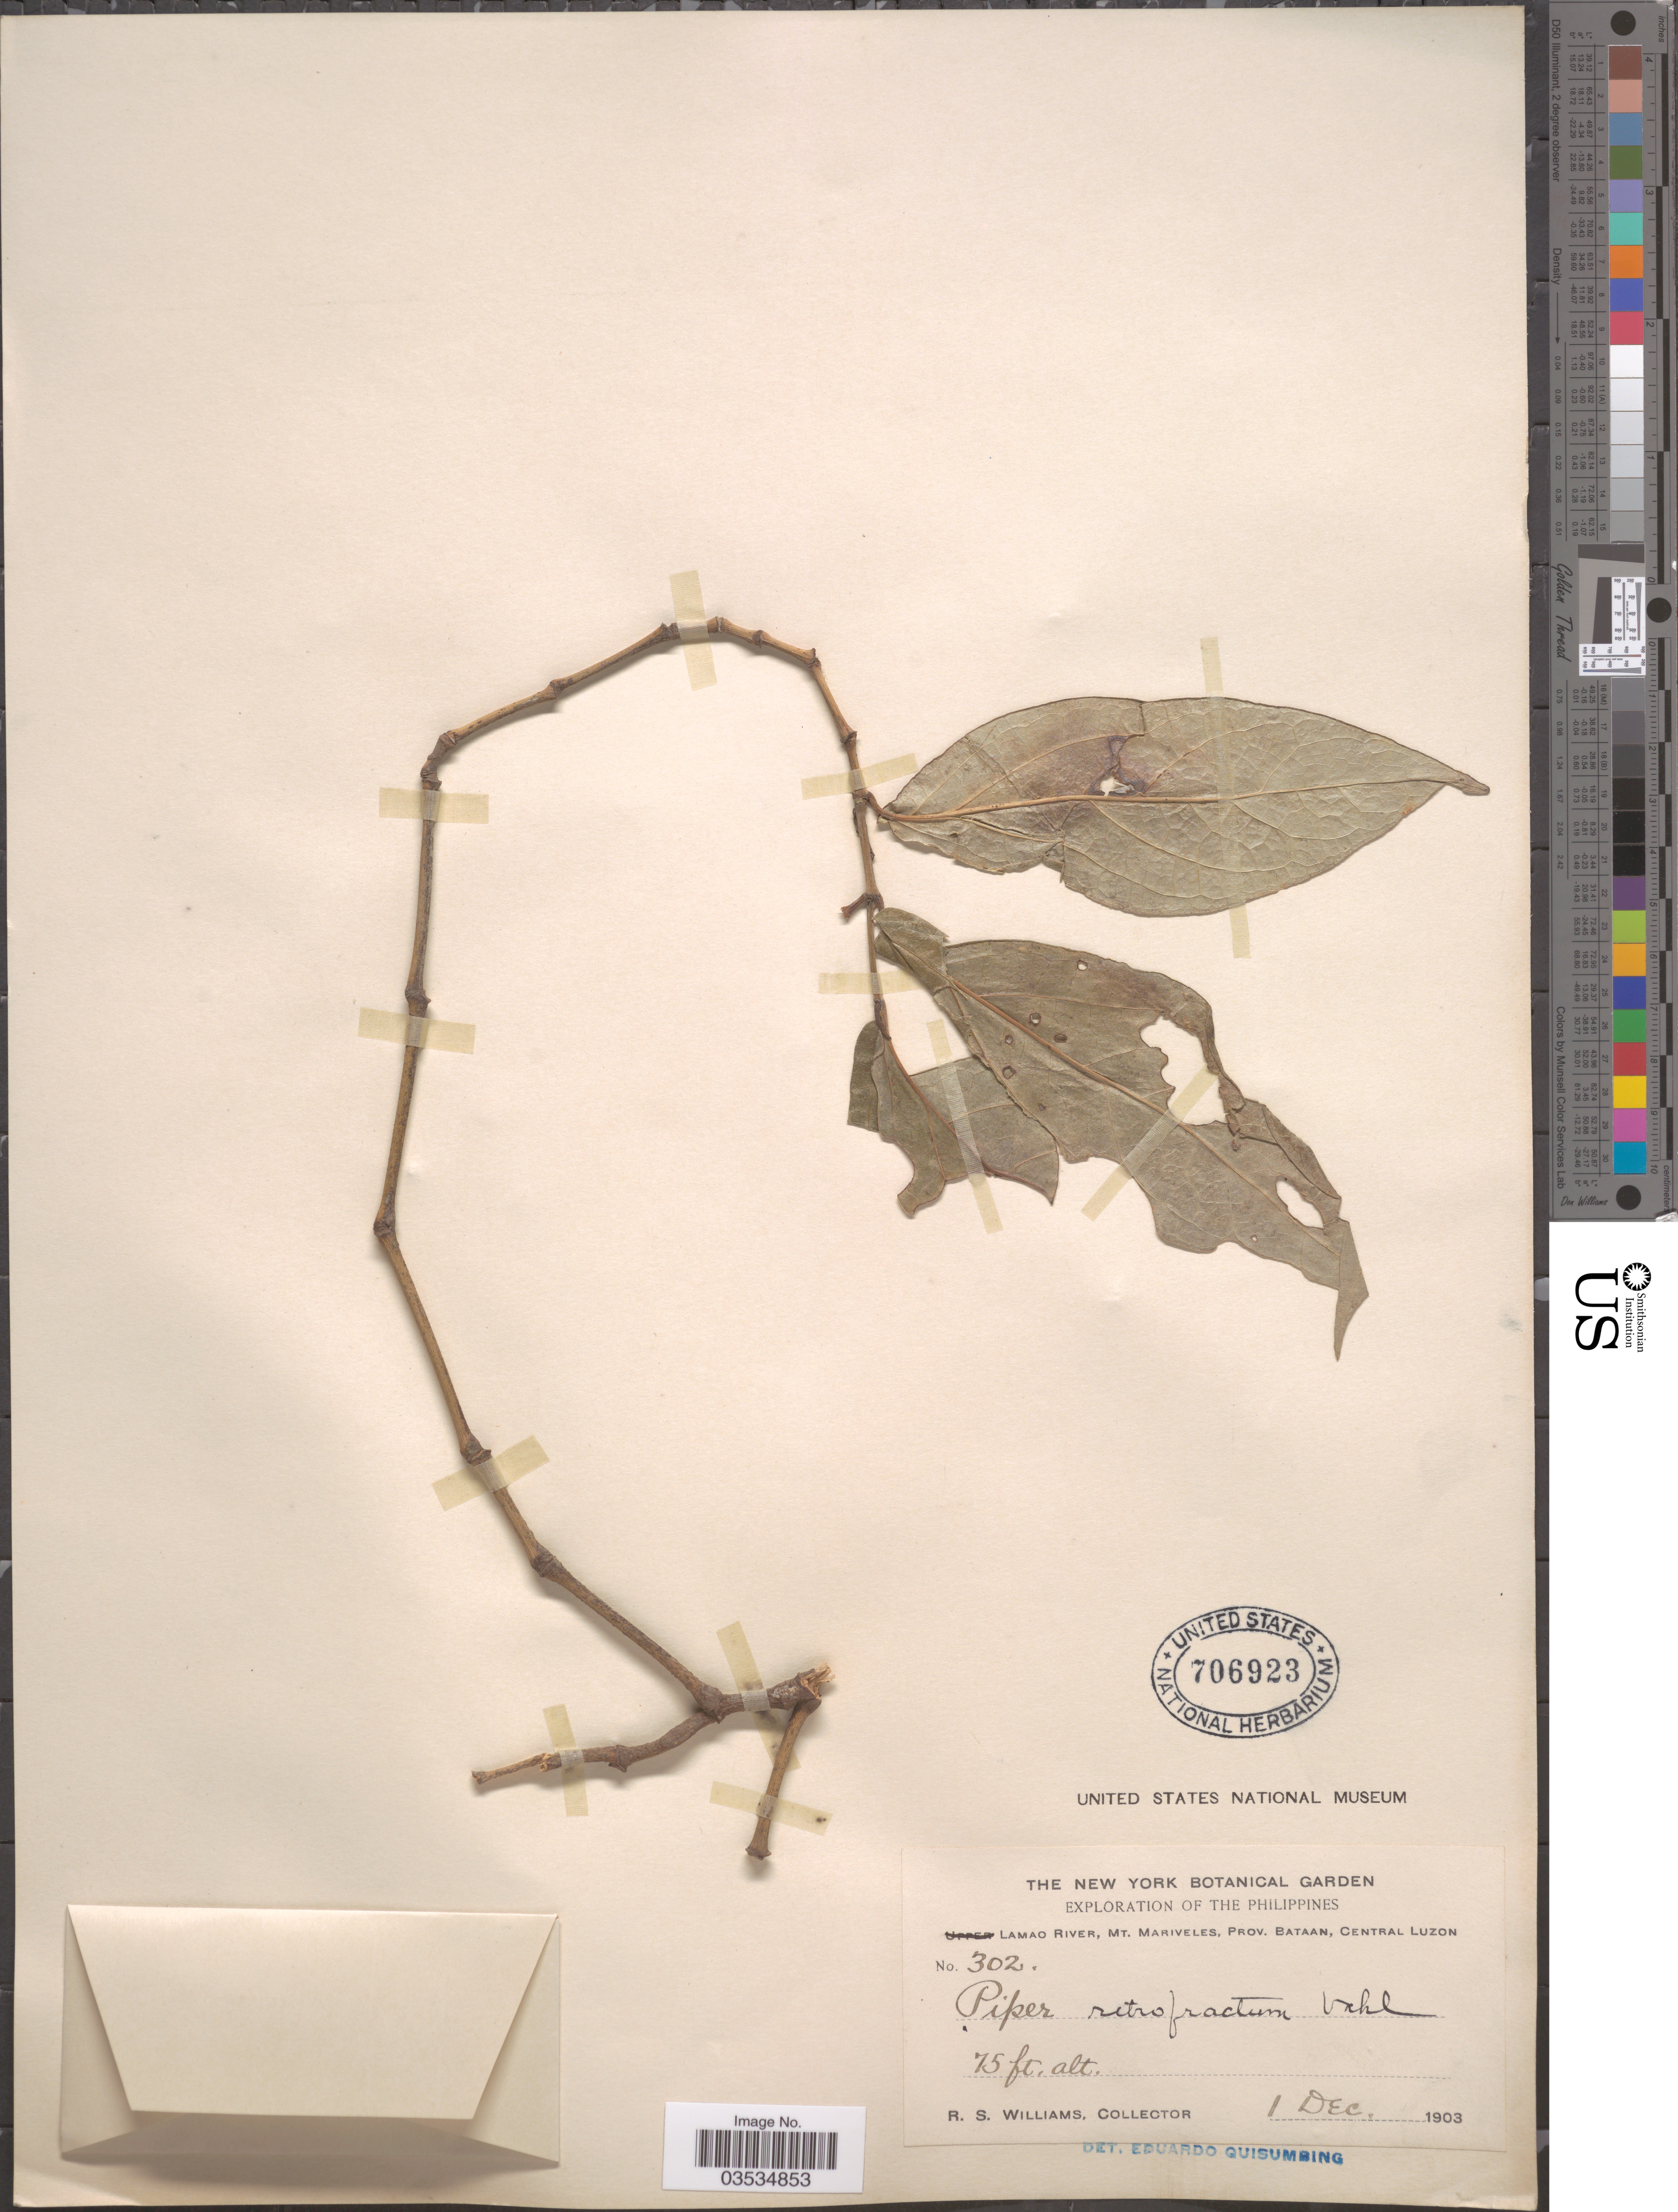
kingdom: Plantae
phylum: Tracheophyta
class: Magnoliopsida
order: Piperales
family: Piperaceae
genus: Piper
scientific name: Piper retrofractum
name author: Vahl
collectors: R. S. Williams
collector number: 302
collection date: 1903-12-01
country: Philippines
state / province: Central Luzon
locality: Lamao River, Mt. Mariveles, Prov. Bataan.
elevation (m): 23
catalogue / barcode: US 706923